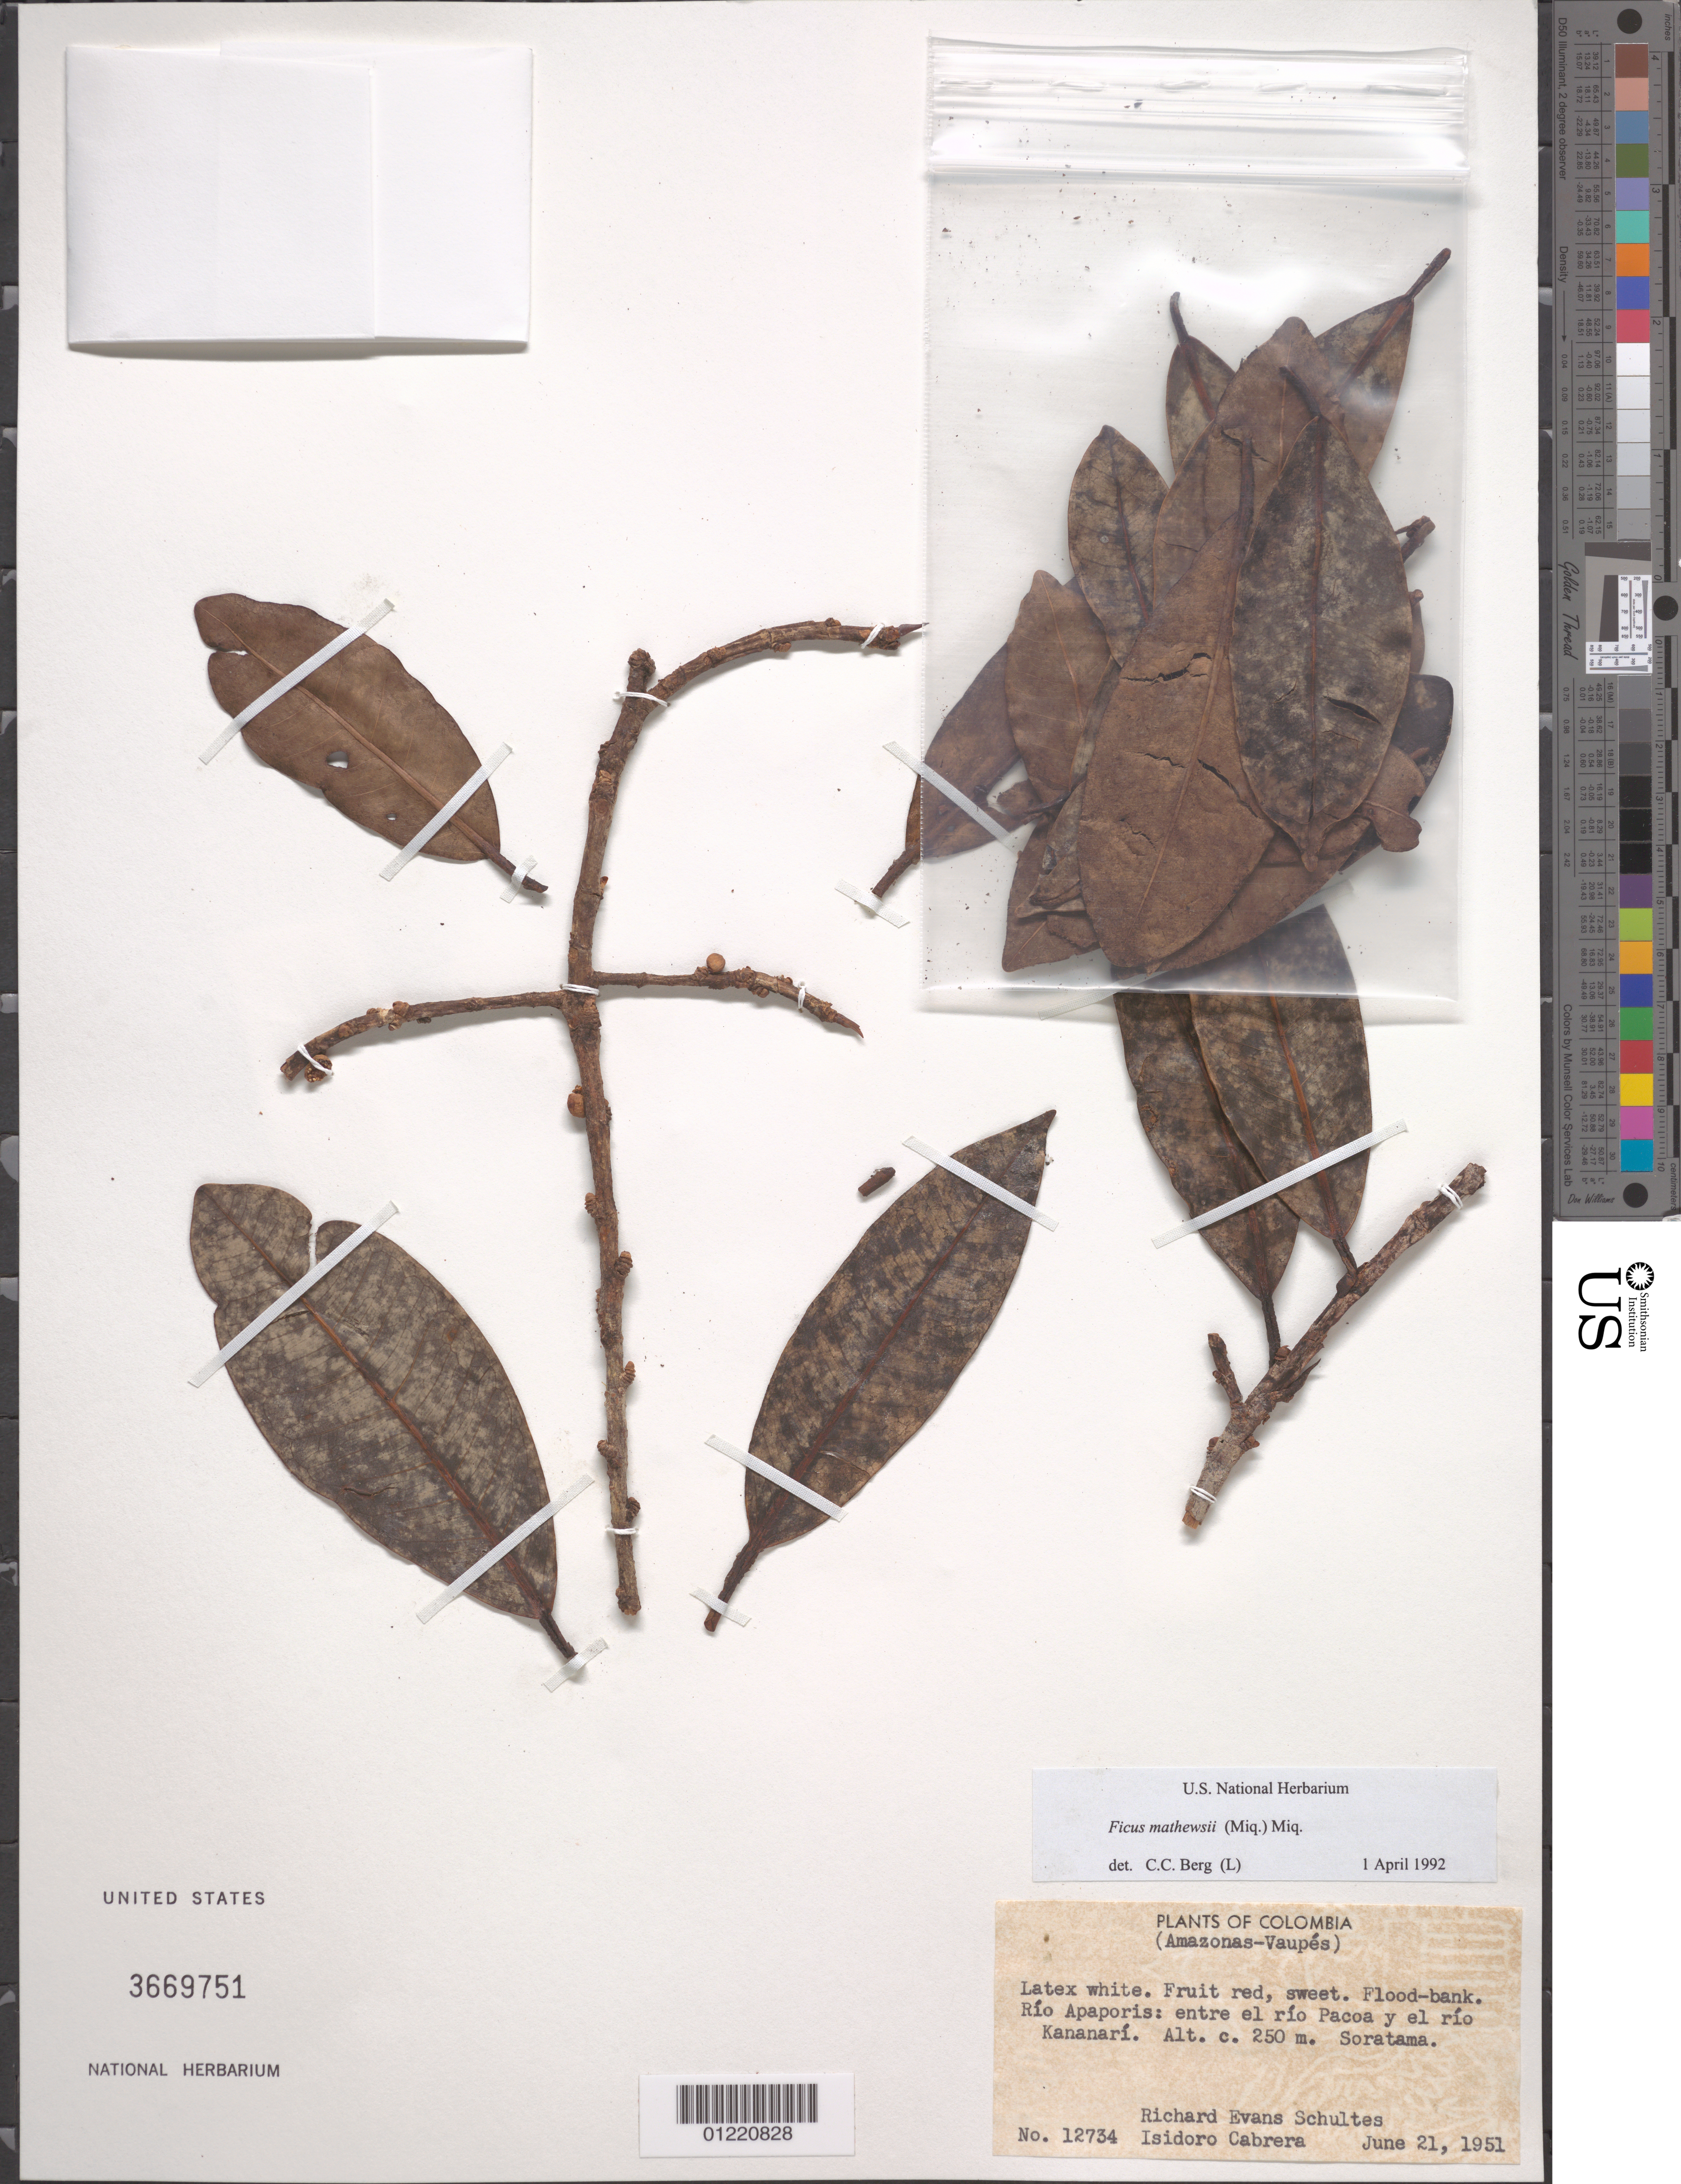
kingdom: Plantae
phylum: Tracheophyta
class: Magnoliopsida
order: Rosales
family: Moraceae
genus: Ficus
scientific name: Ficus mathewsii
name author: (Miq.) Miq.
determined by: Berg, C. C.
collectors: R. E. Schultes & I. Cabrera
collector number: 12734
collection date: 1951-06-21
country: Colombia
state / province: Vaupés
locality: Río Apaporis: entre el río Pacoa y el río Kananarí. Soratama.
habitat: Flood bank.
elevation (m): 76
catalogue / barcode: US 3667951